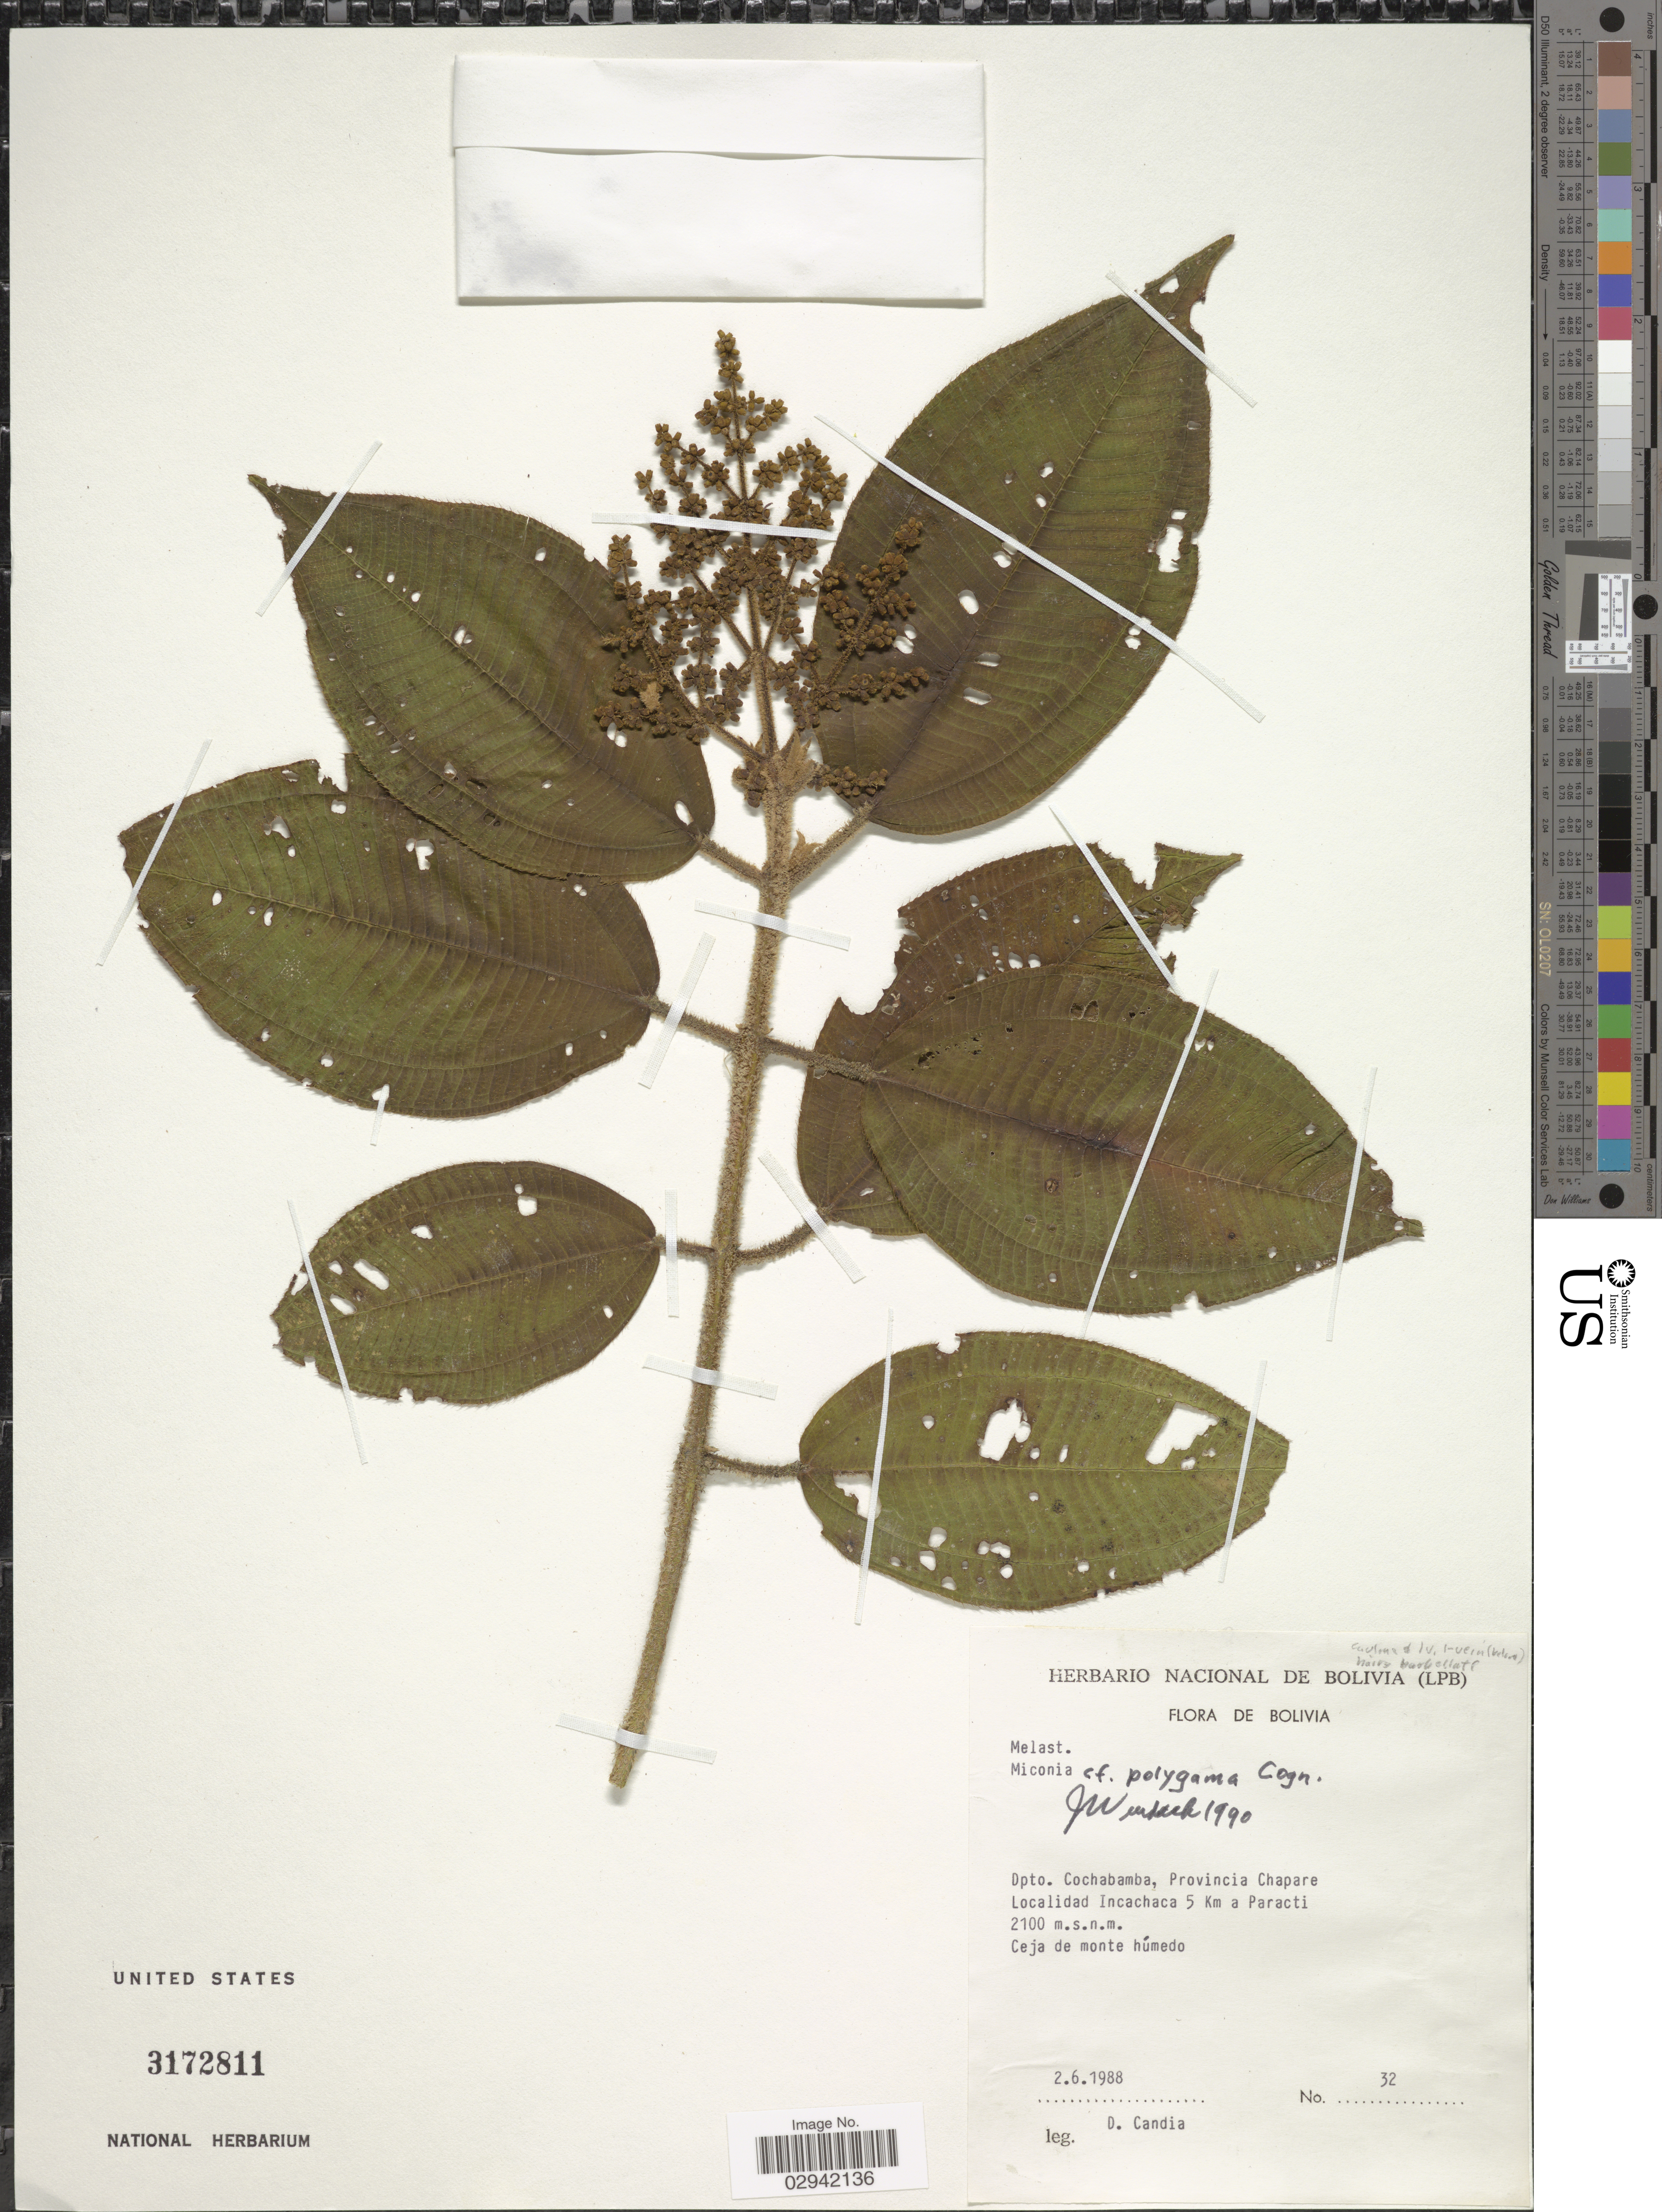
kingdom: Plantae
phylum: Tracheophyta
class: Magnoliopsida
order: Myrtales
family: Melastomataceae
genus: Miconia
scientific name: Miconia polygama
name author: Cogn.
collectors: D. Candia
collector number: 32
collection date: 1988-06-02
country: Bolivia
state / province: Cochabamba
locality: Dpto. Cochabamba, Provincia Chapare. Incachaca 5 Km a Paracti.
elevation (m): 2100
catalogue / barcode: US 3172811